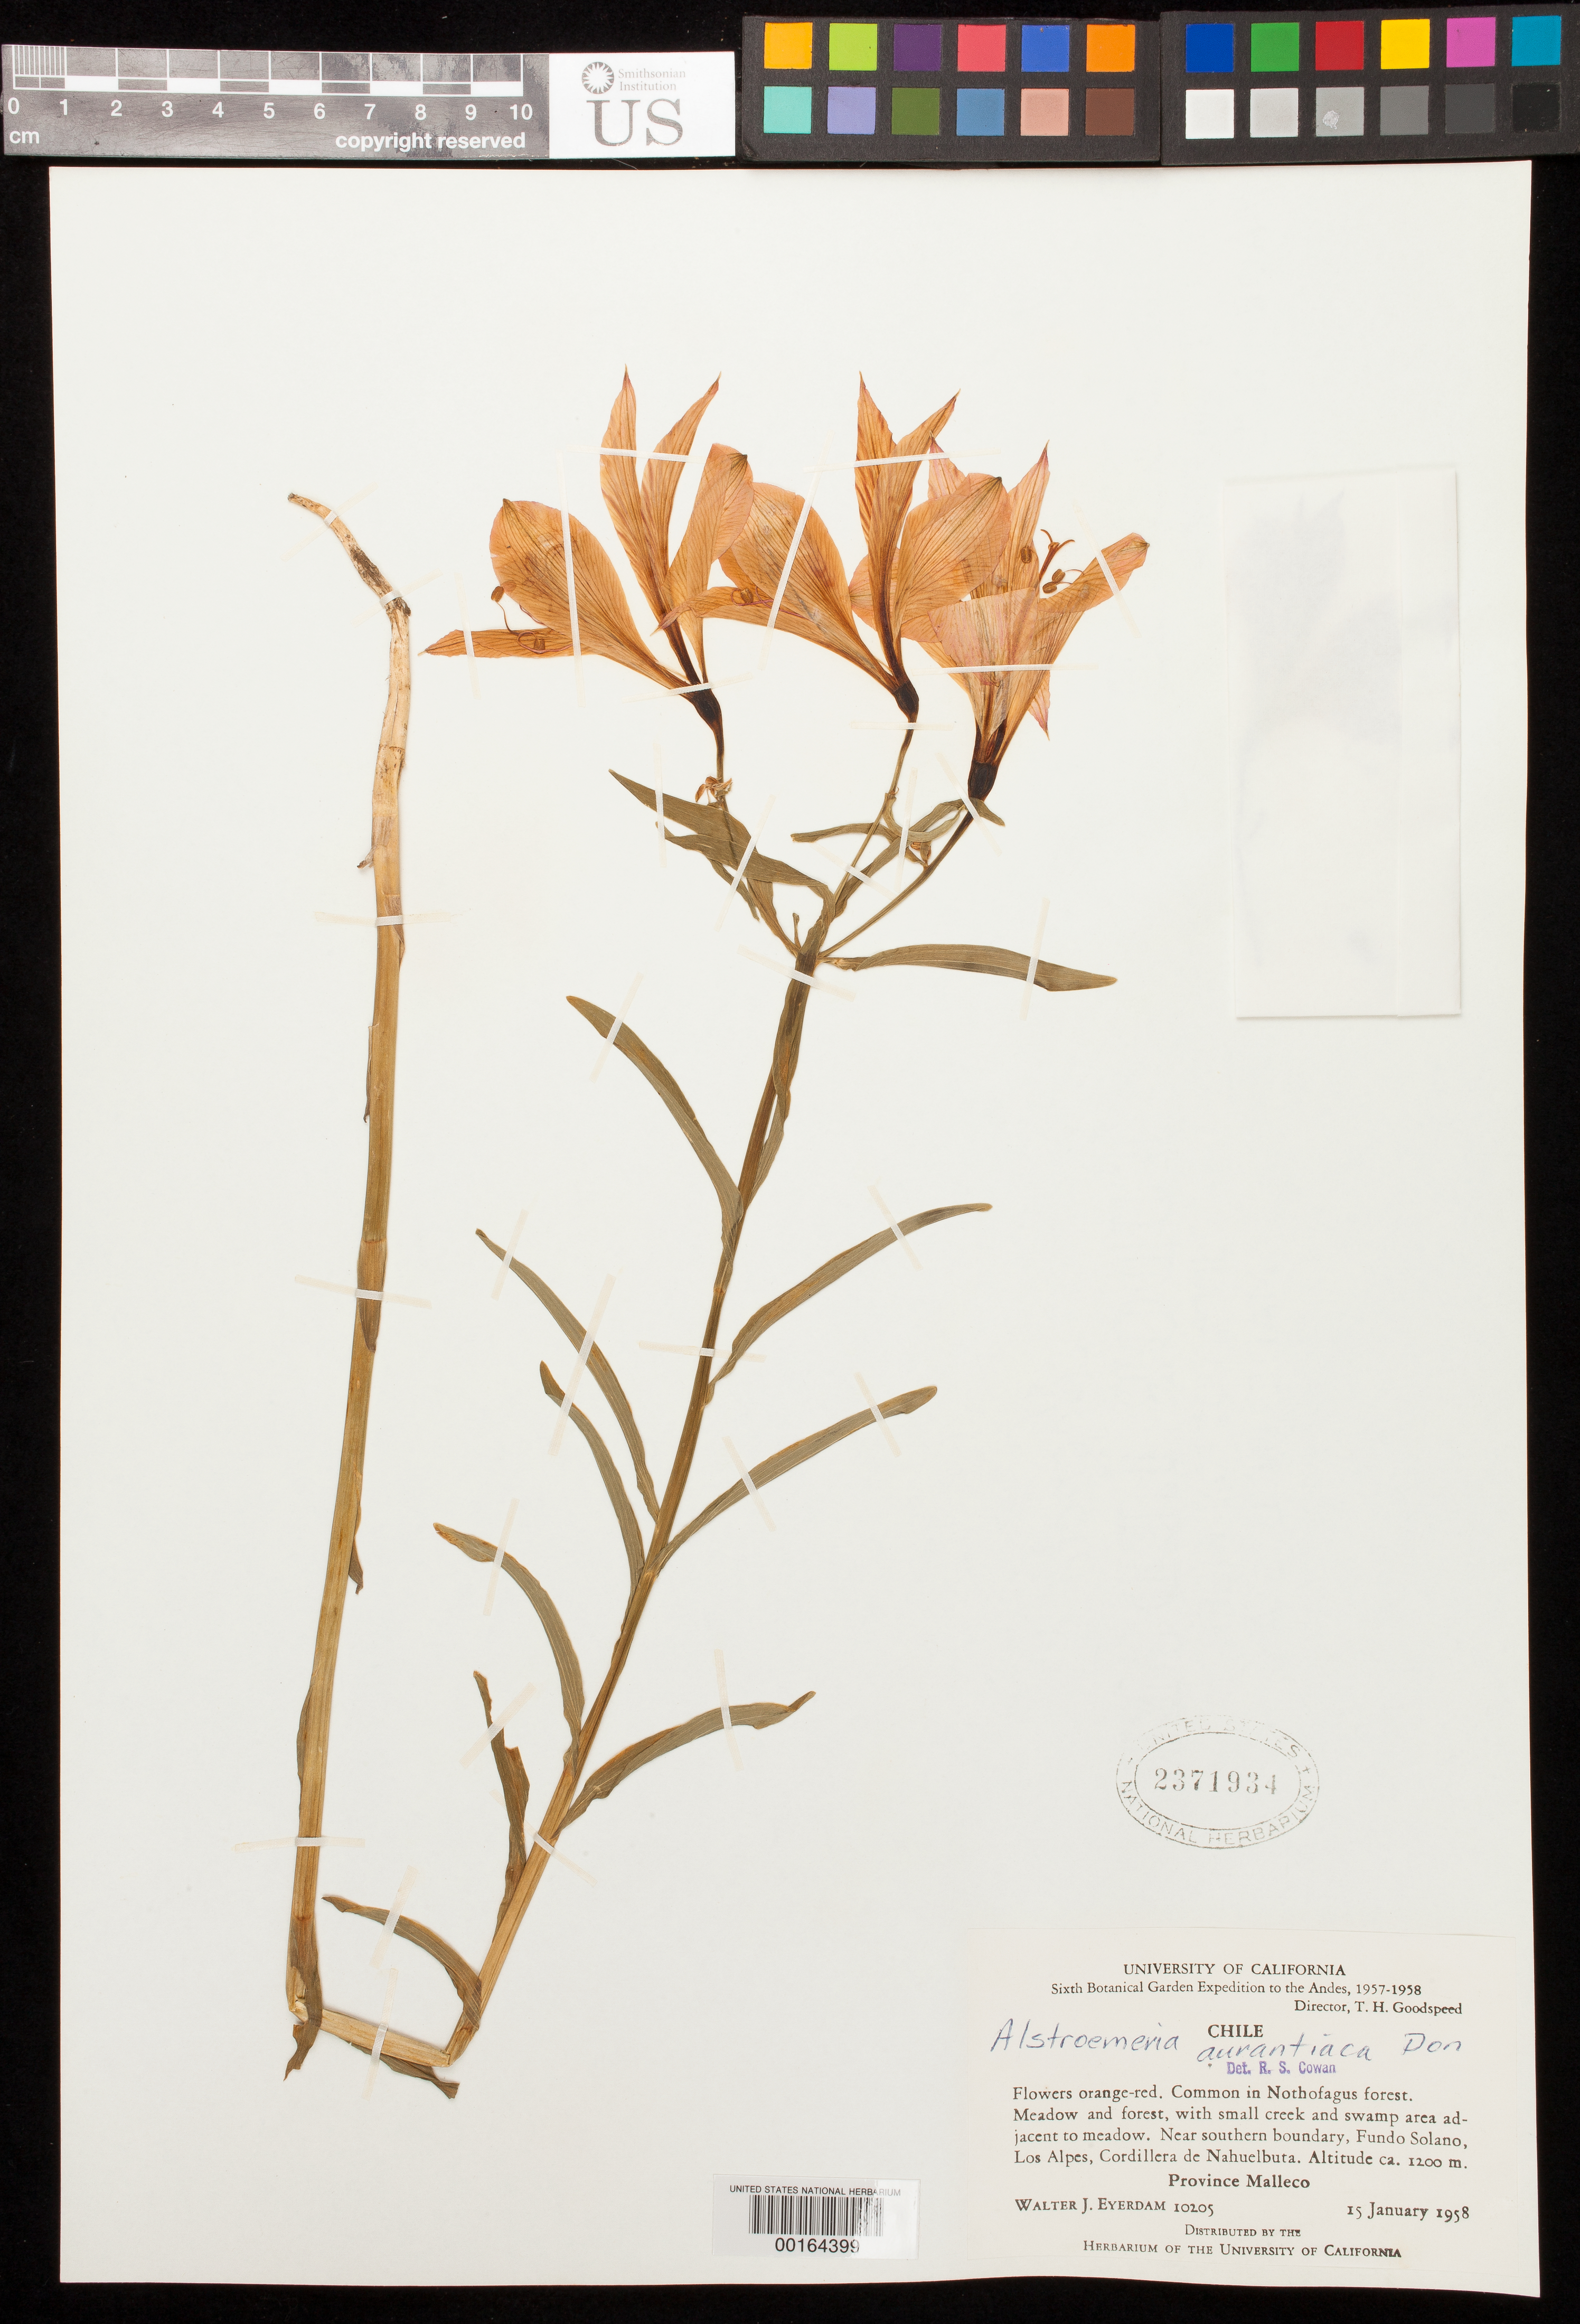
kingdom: Plantae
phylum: Tracheophyta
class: Liliopsida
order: Liliales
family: Alstroemeriaceae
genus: Alstroemeria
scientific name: Alstroemeria aurantiaca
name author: D. Don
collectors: W. J. Eyerdam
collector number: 10205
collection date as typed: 15 Jan 1958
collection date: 1958-01-15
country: Chile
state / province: Araucanía (IX)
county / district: Malleco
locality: Near southern boundary, fundo solano, los alpes, cordillera de nahuelbuta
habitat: Meadow & forest, w/sm creek & swamp area adjacent to meadow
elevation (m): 1200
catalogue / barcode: US 2371934